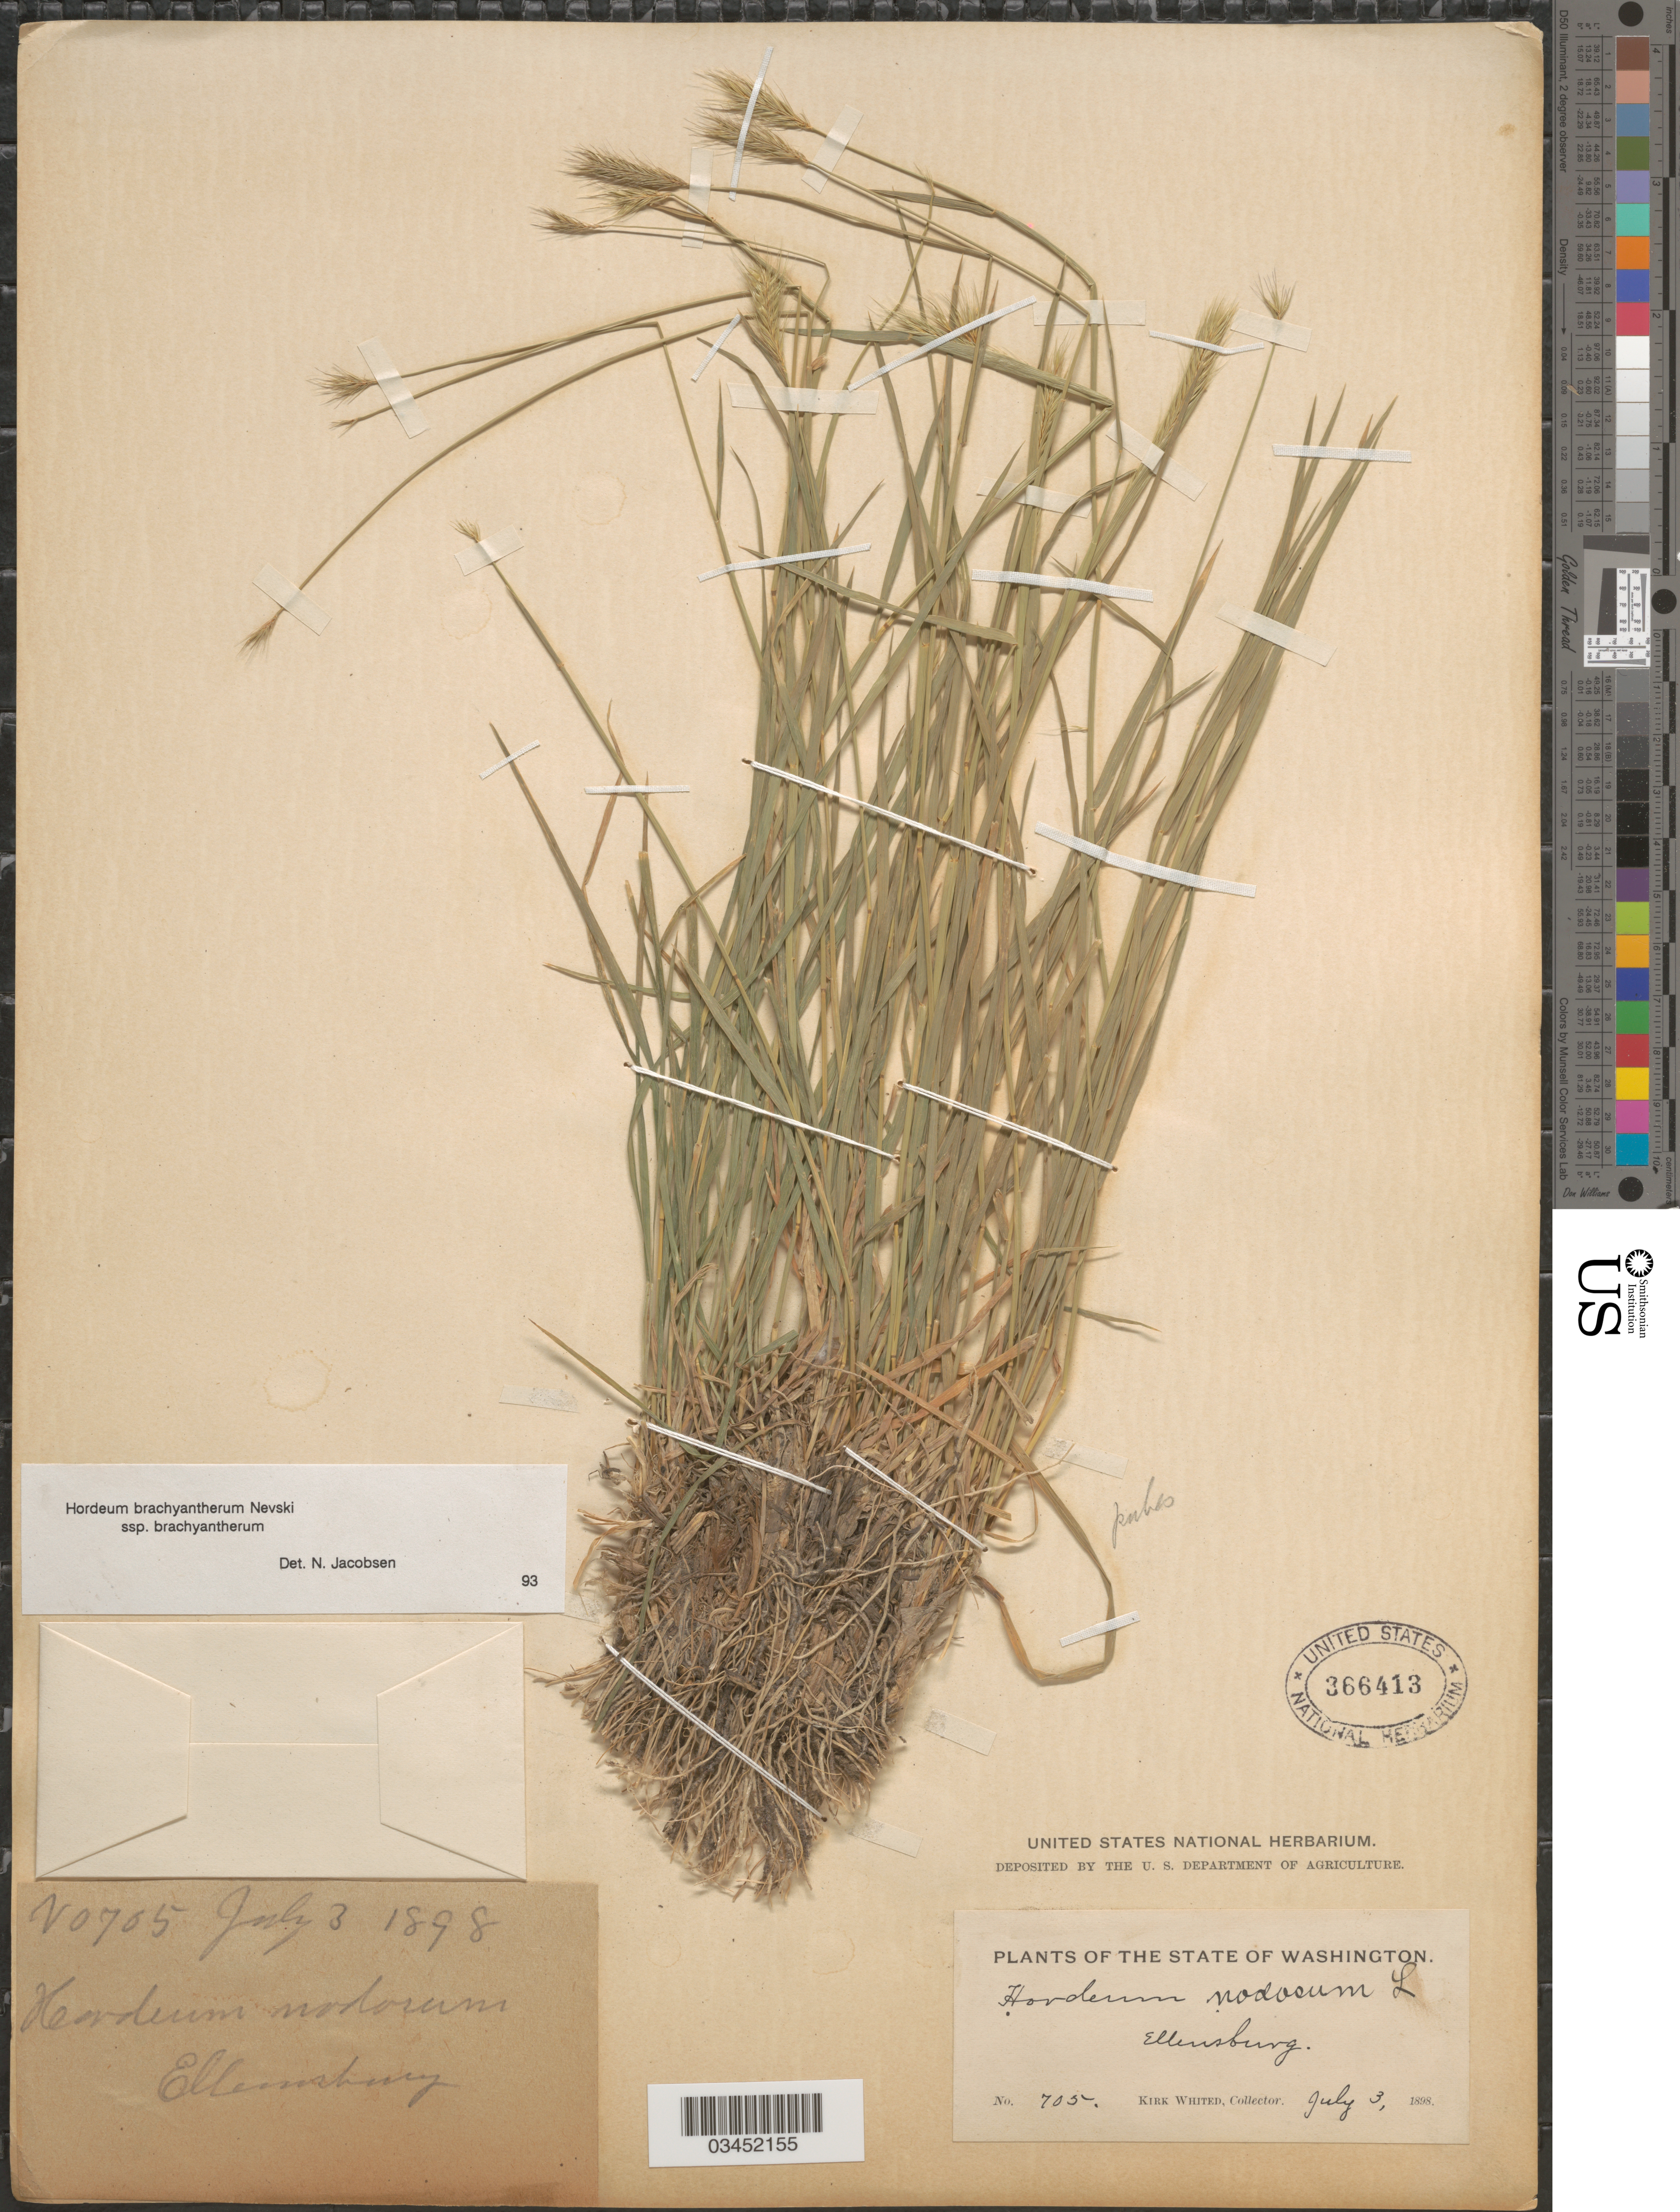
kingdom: Plantae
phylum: Tracheophyta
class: Liliopsida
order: Poales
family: Poaceae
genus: Hordeum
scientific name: Hordeum brachyantherum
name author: Nevski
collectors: K. Whited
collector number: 705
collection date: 1898-07-03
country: United States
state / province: Washington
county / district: Kittitas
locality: Ellensburg.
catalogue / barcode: US 366413